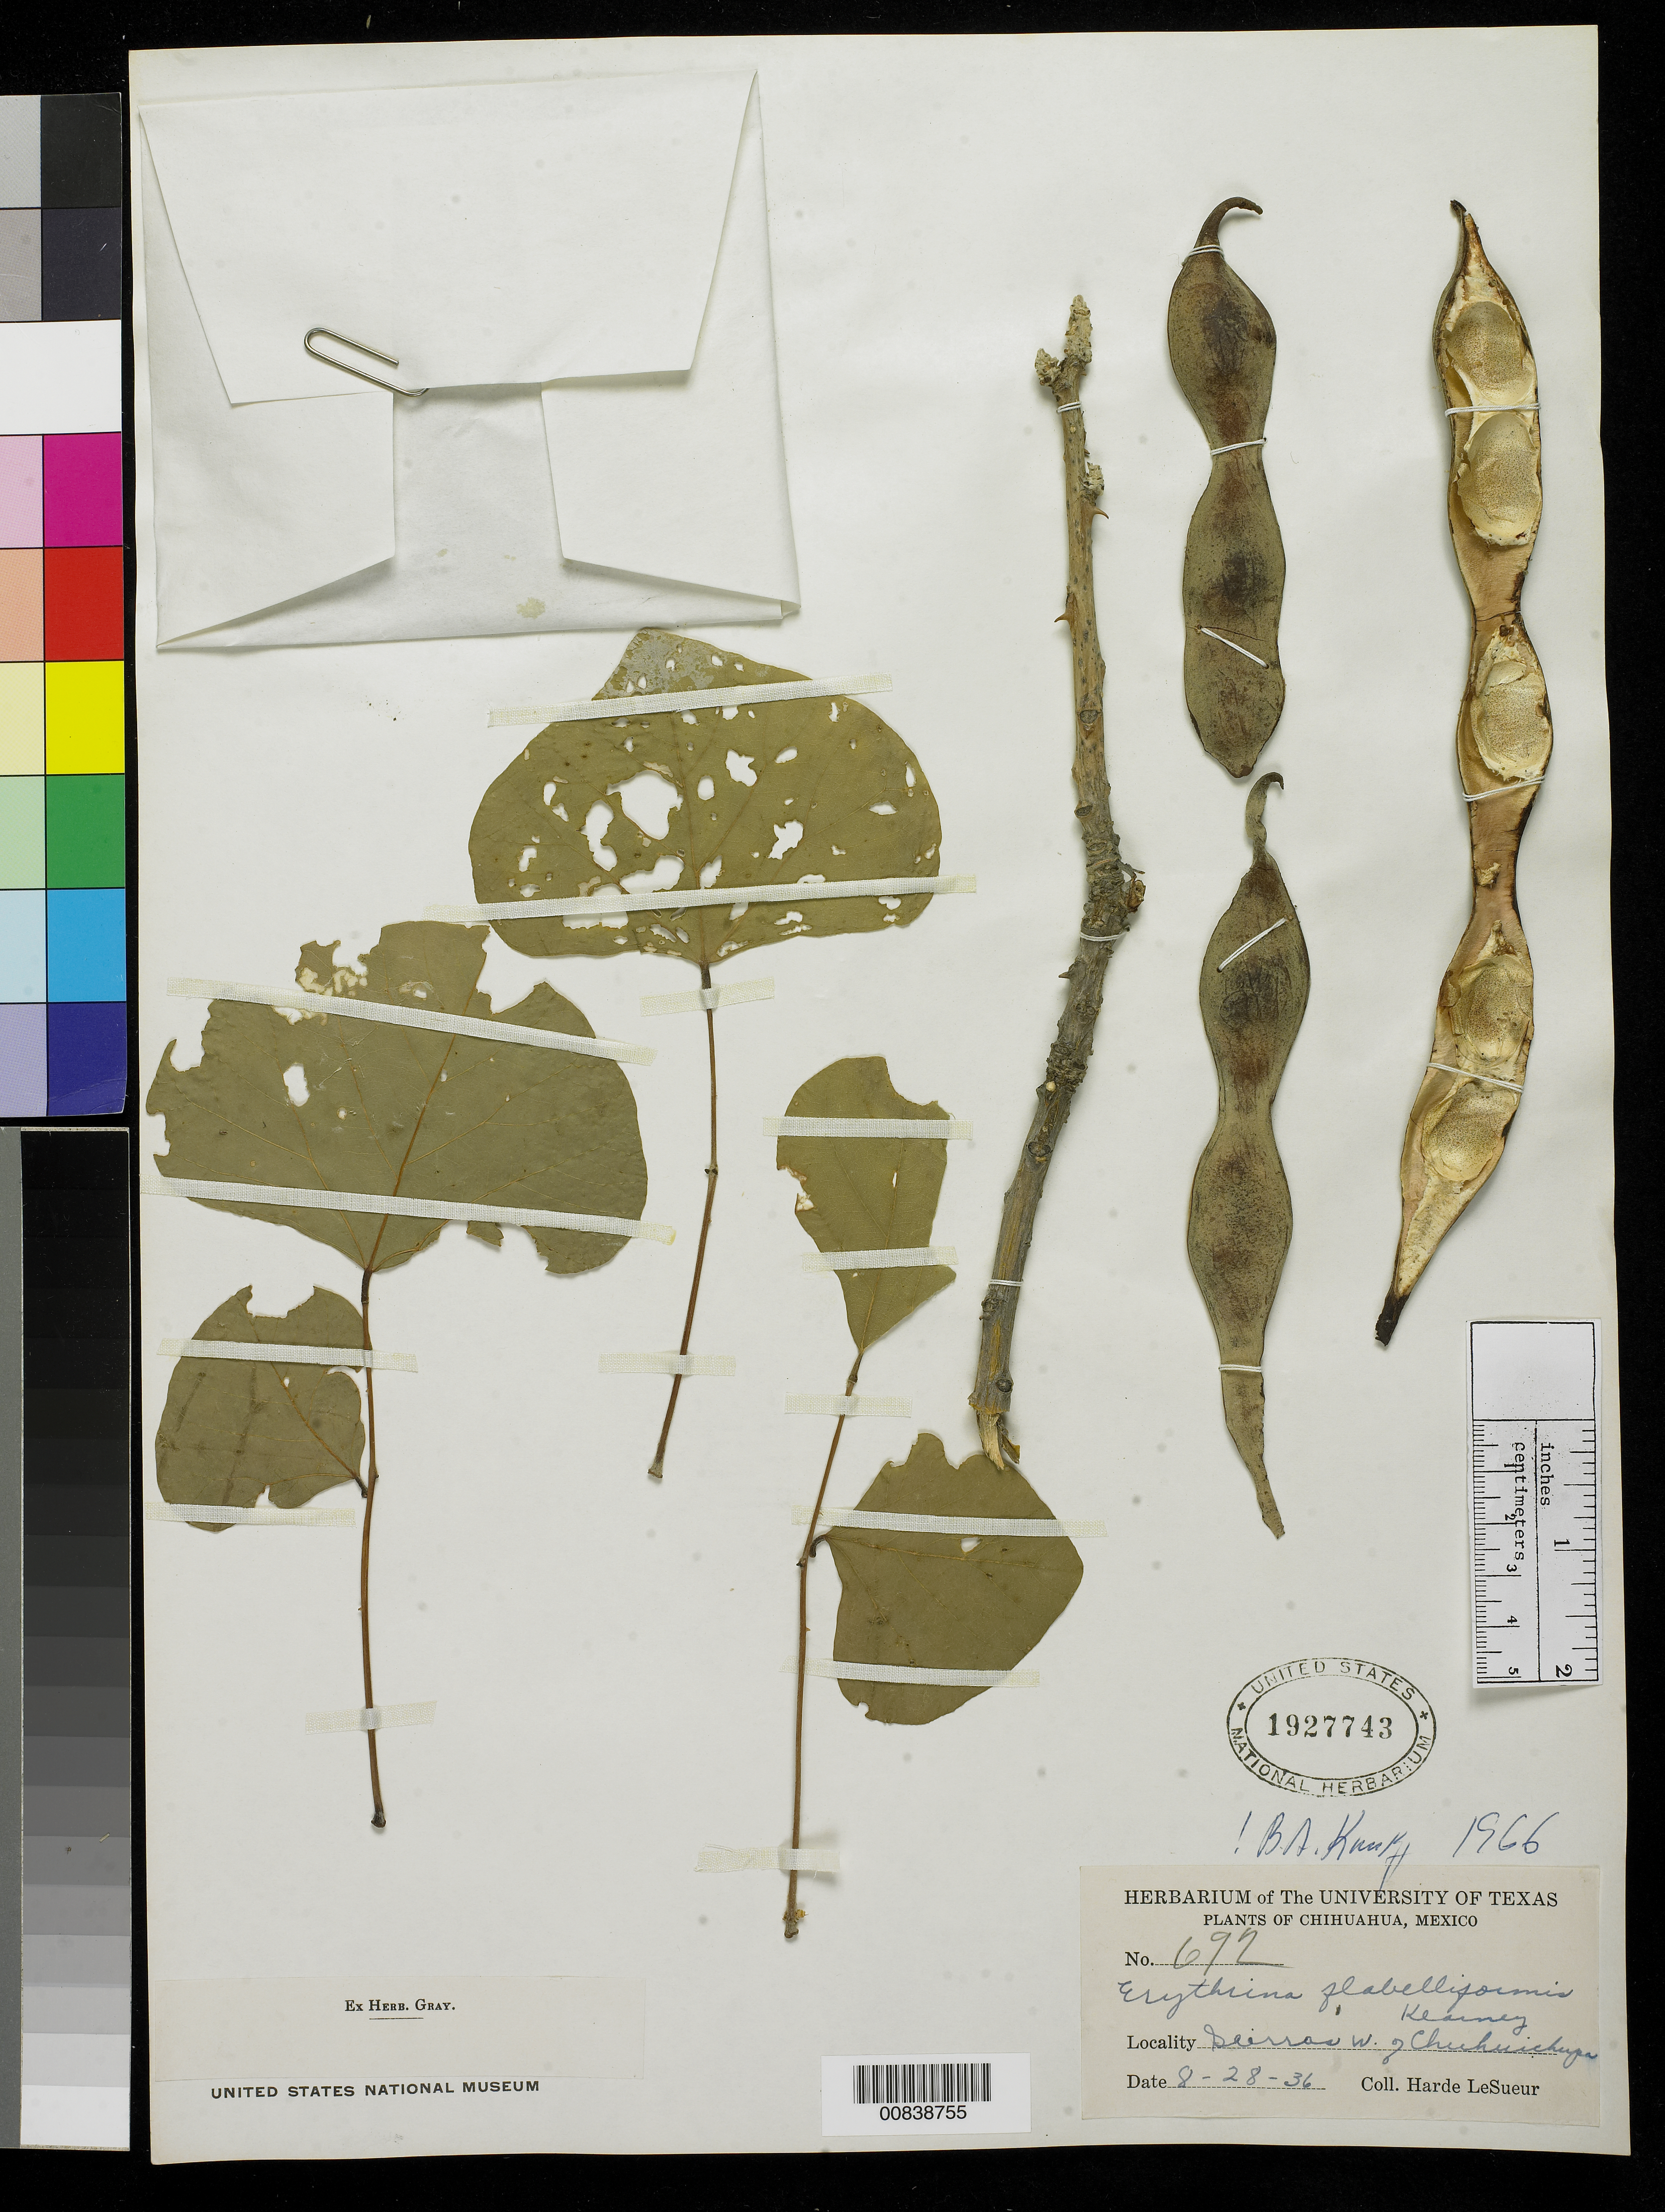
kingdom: Plantae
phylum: Tracheophyta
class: Magnoliopsida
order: Fabales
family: Fabaceae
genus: Erythrina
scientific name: Erythrina flabelliformis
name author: Kearney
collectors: D. H. LeSueur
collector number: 692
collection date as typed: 28 Aug 1936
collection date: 1936-08-28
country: Mexico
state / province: Chihuahua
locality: Sierras W. of Chuhuichupa, Chihuahua.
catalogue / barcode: US 1927743